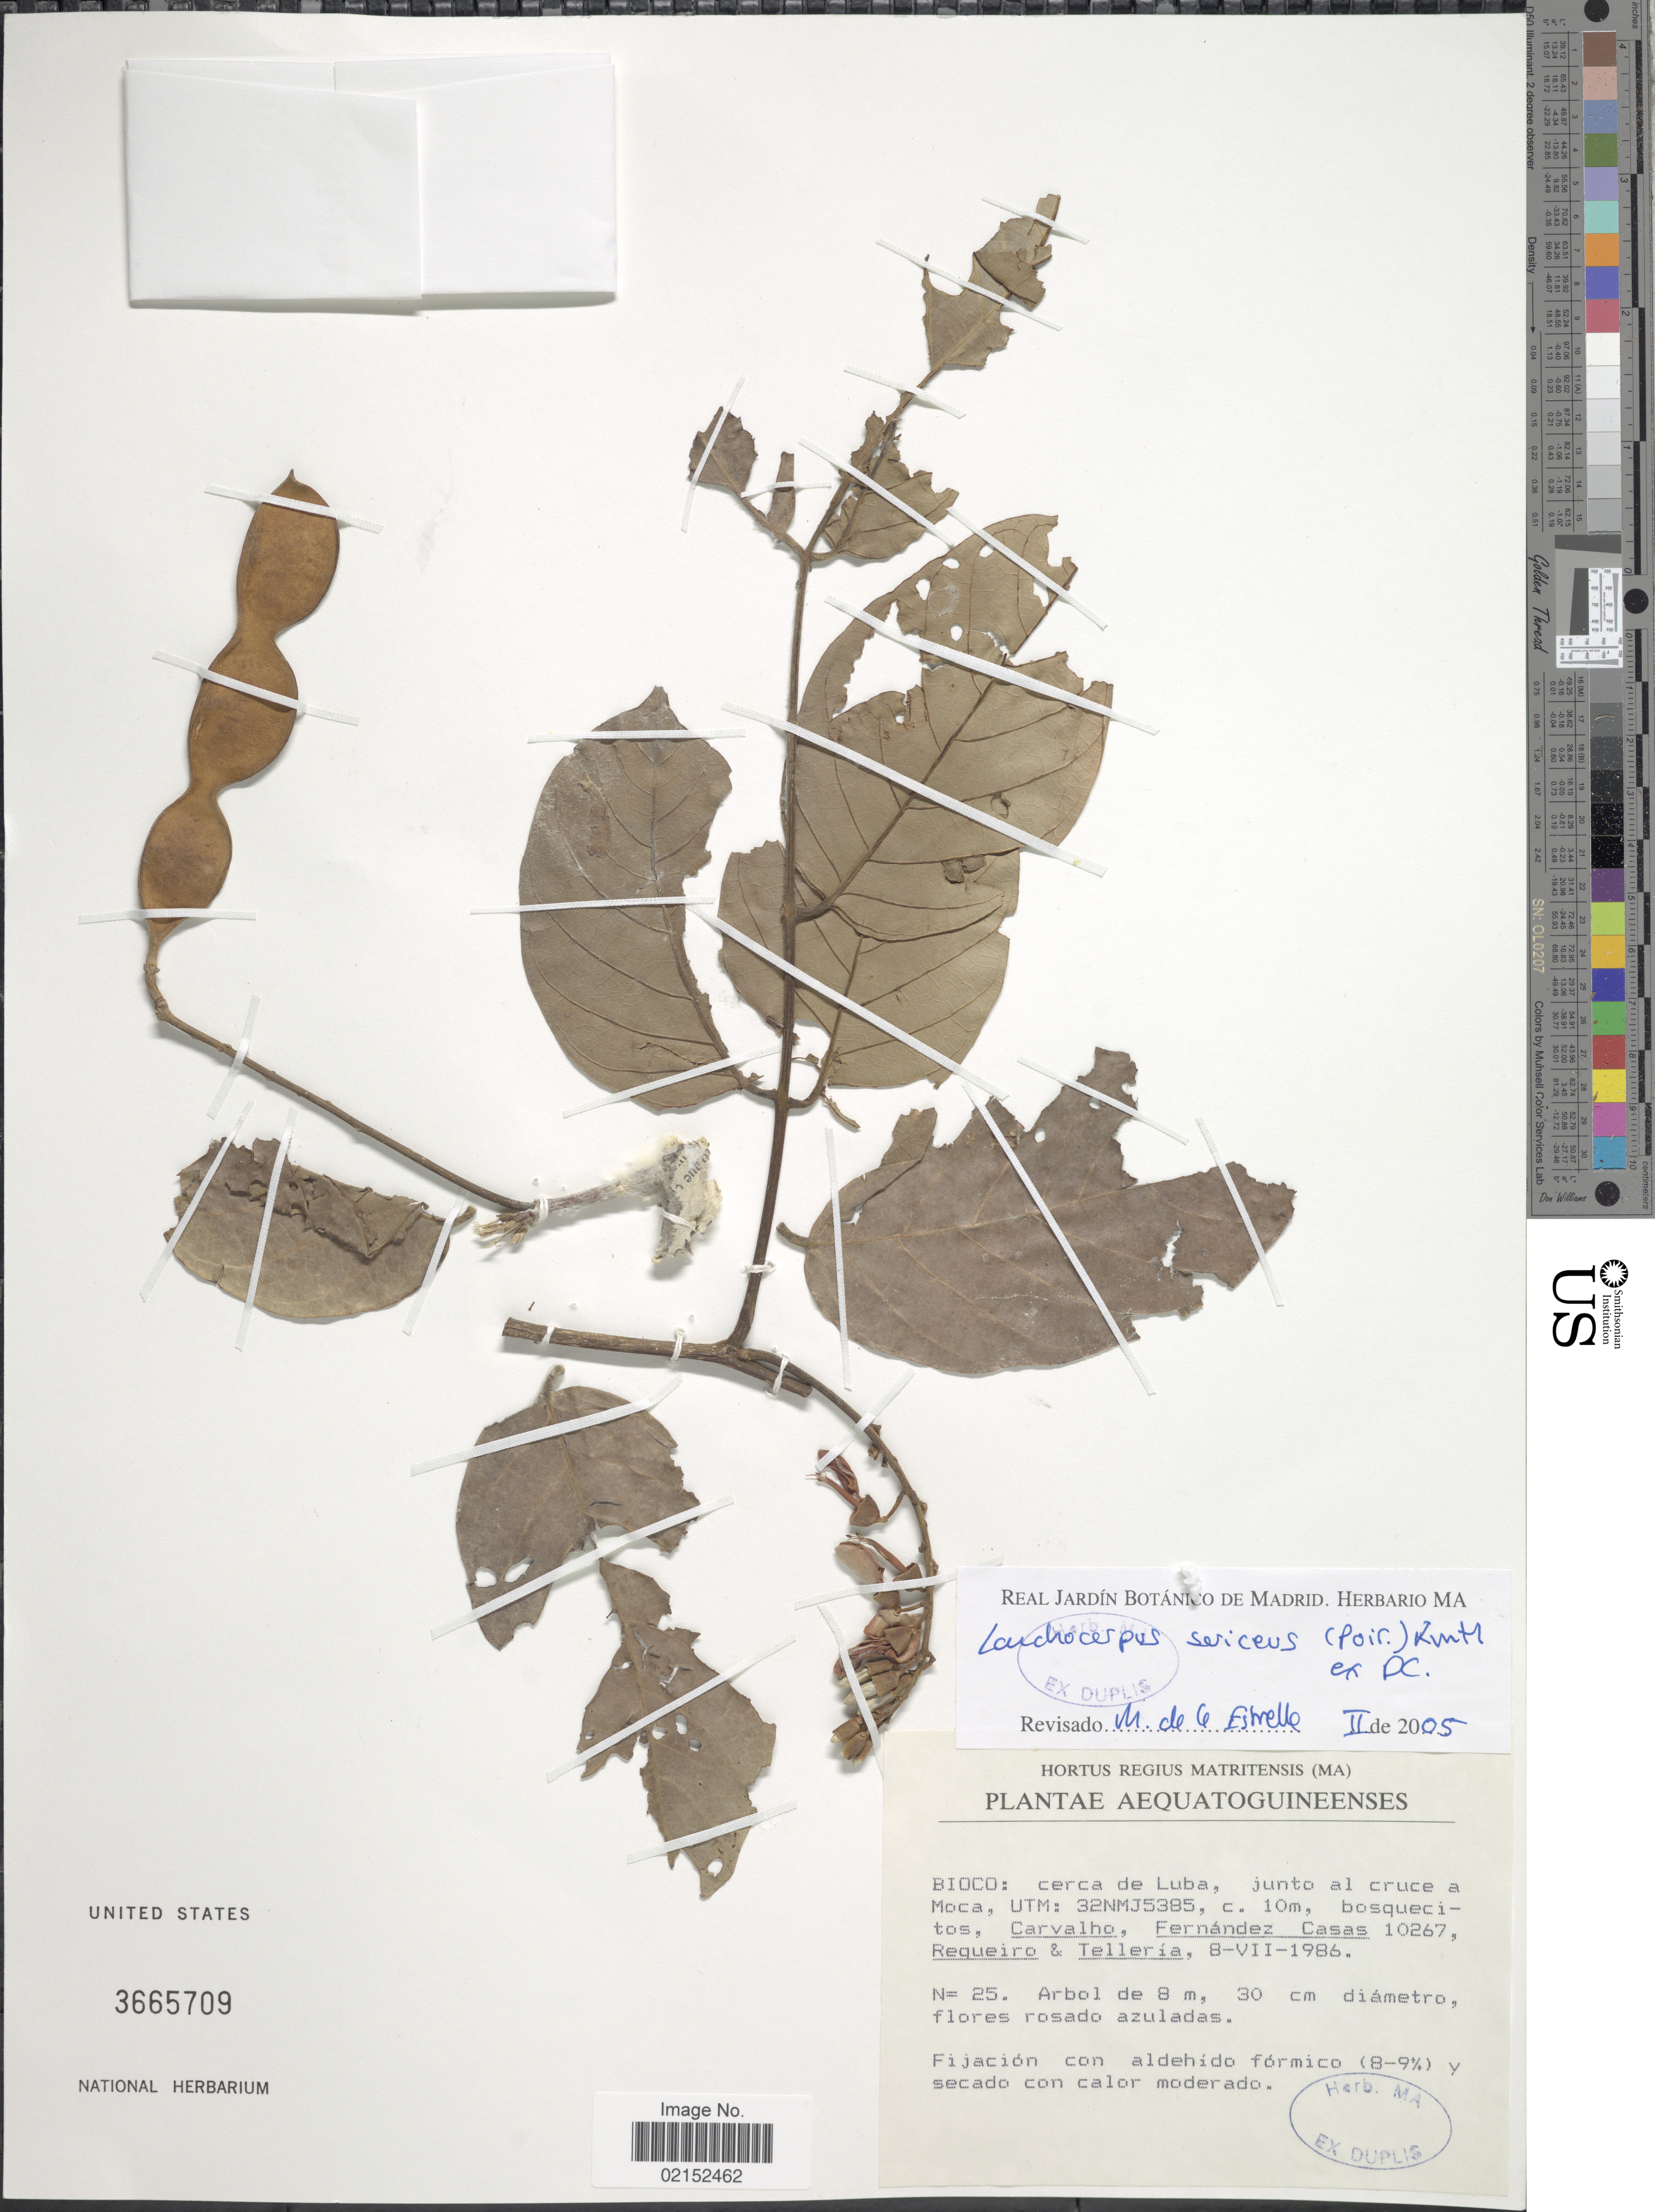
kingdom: Plantae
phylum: Tracheophyta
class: Magnoliopsida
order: Fabales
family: Fabaceae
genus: Lonchocarpus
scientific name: Lonchocarpus sericeus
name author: (Poir.) Kunth ex DC.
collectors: Carvalho, --, F. Casas, Requeiro, -- & -. Telleria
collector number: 10267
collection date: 1986-07-08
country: Equatorial Guinea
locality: Aequatoguineenses, Bioco: cerca de Luba, junta al cruce a Moca, UTM: 32NMJ5385.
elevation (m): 10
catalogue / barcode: US 3665709